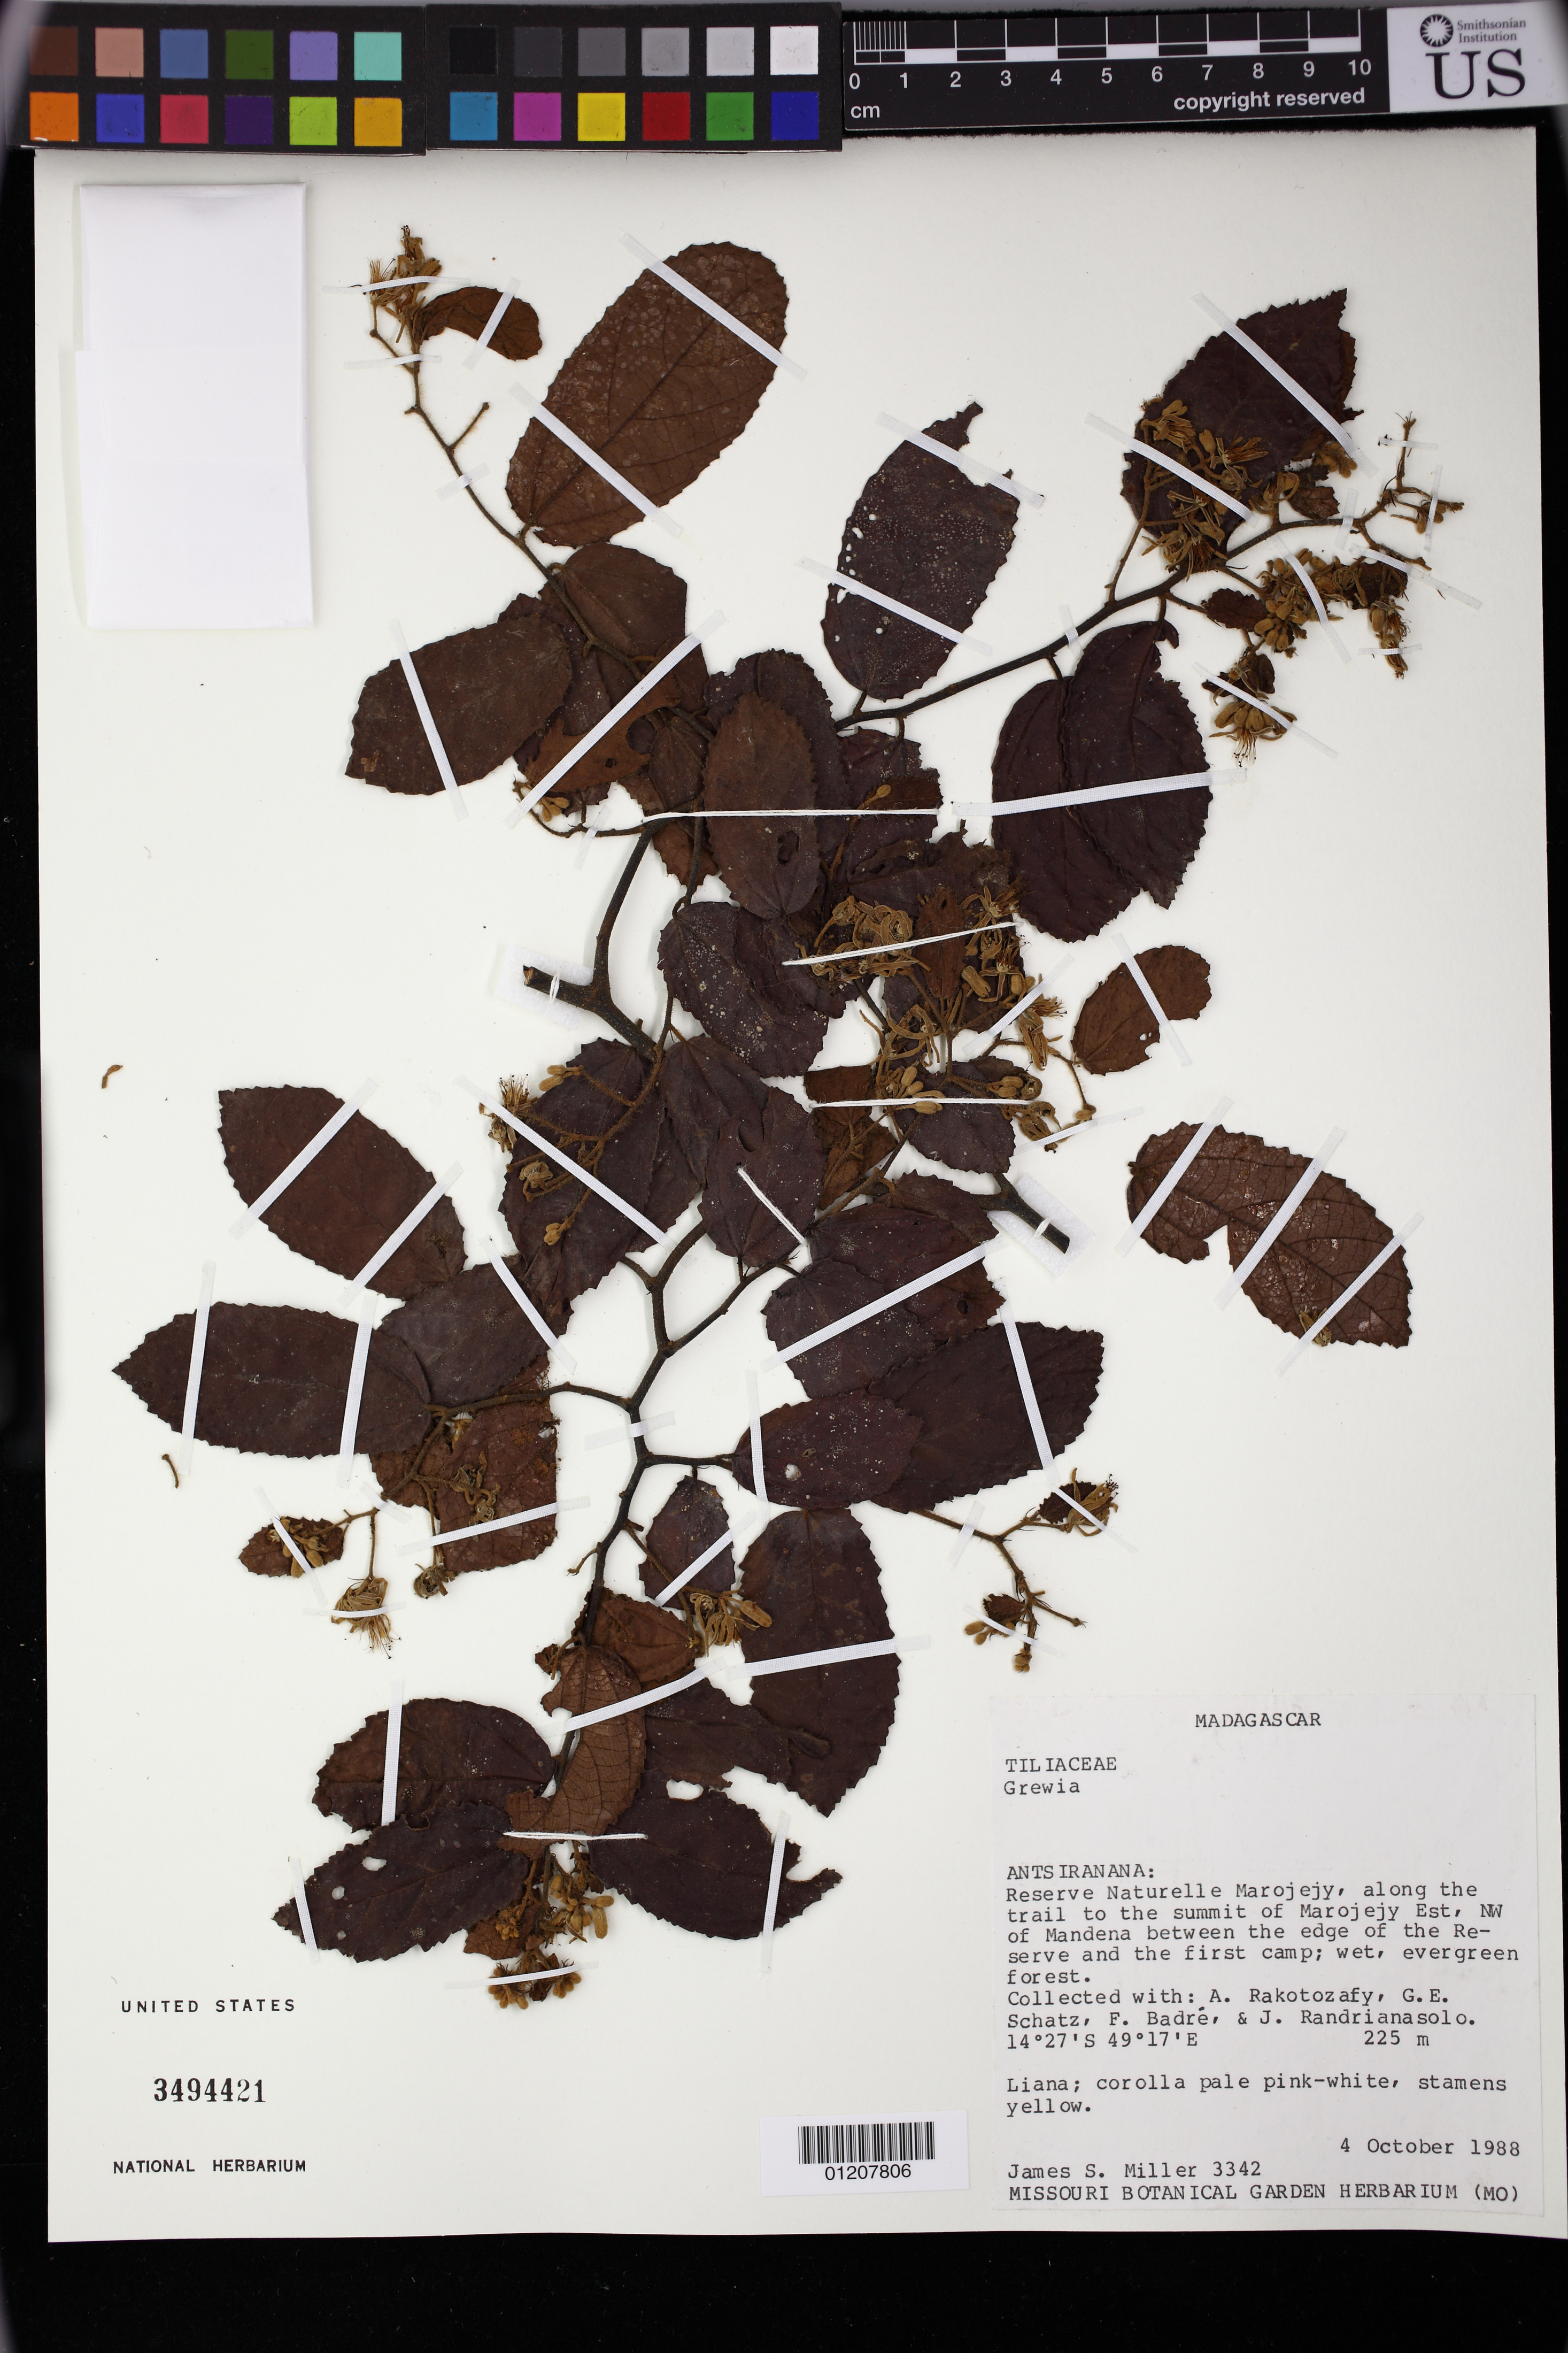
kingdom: Plantae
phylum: Tracheophyta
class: Magnoliopsida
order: Malvales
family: Malvaceae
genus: Grewia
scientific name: Grewia rufostellata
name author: Randrian. et al.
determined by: Jourdain-Fievet, L.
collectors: J. S. Miller, A. Rakotozafy, G. Schatz & F. Badré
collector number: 3342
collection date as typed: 10 Apr 1988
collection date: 1988-04-10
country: Madagascar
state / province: Sava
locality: Antsiranana. Reserve Naturelle Marojejy, along the trail to the summit of Marojejy Est, NW of Mandena between the edge of the Reserve and the first camp; wet, evergreen forest.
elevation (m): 225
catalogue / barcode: US 3494421